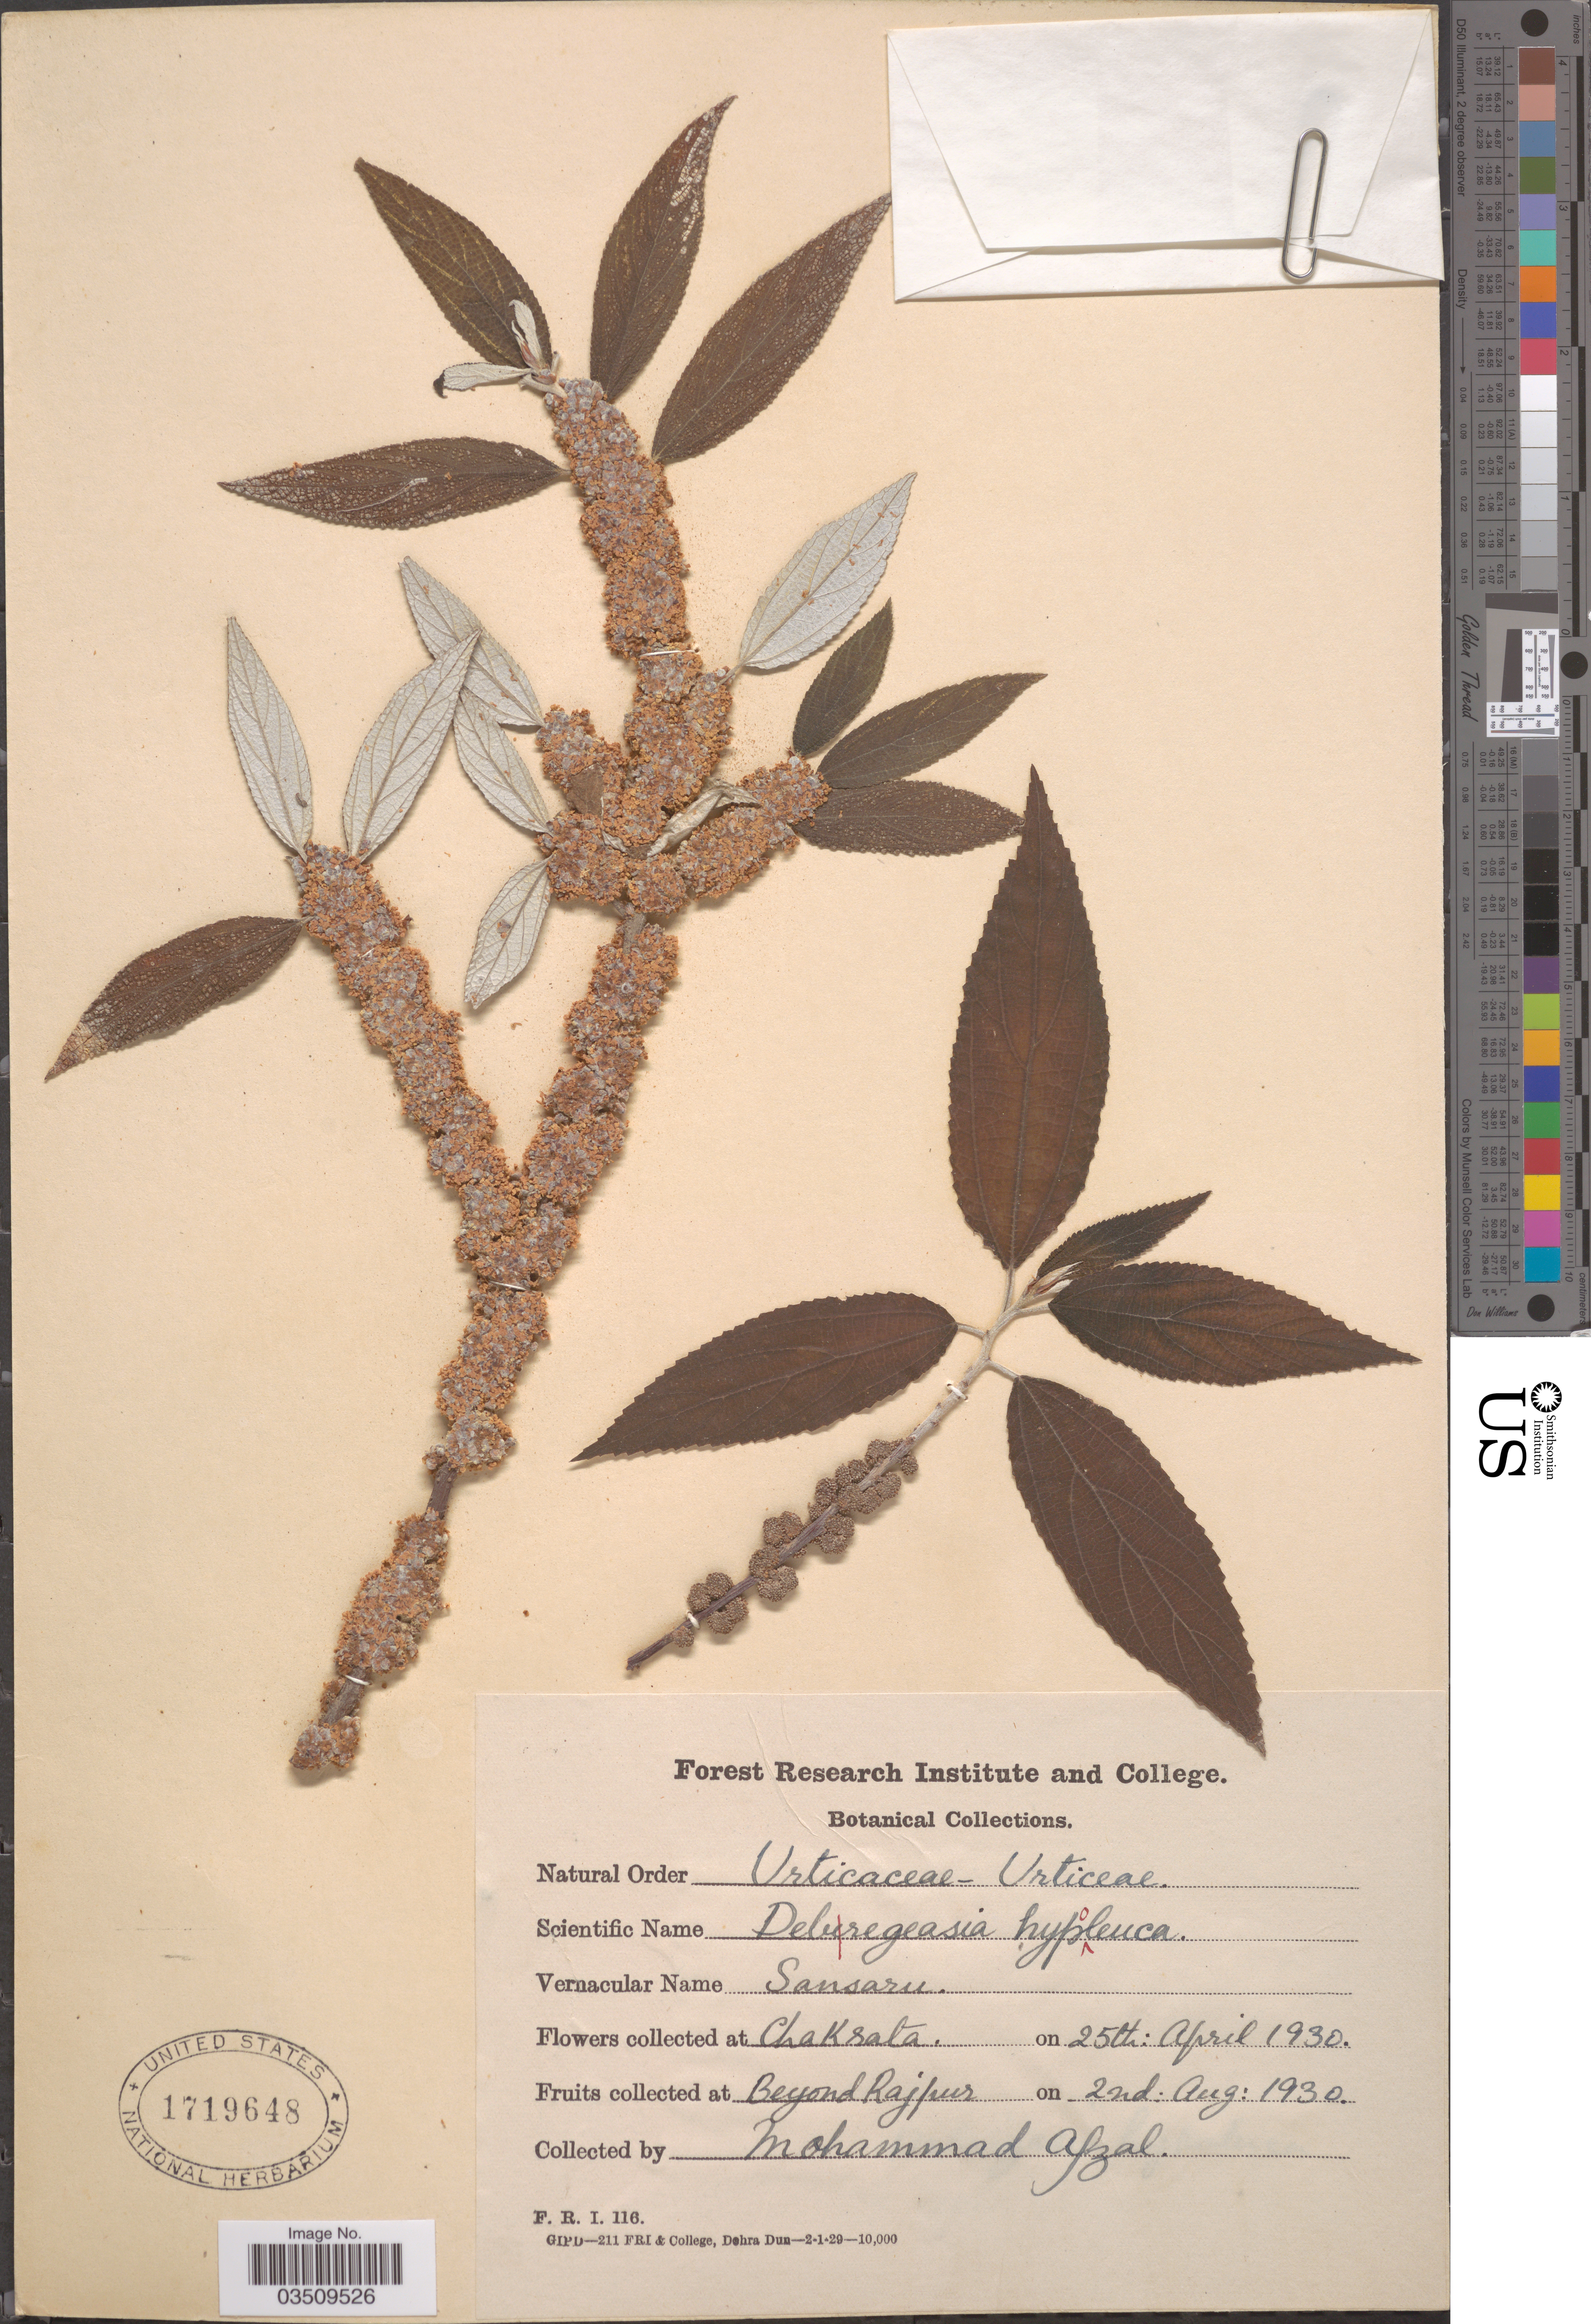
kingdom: Plantae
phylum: Tracheophyta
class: Magnoliopsida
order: Rosales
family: Urticaceae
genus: Debregeasia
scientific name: Debregeasia salicifolia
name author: (D. Don) Rendle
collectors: M. Afzal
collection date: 1930-04-25/1930-08-02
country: India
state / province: Uttarakhand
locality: Chakrata, Beyond Rajpur.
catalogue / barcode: US 1719648